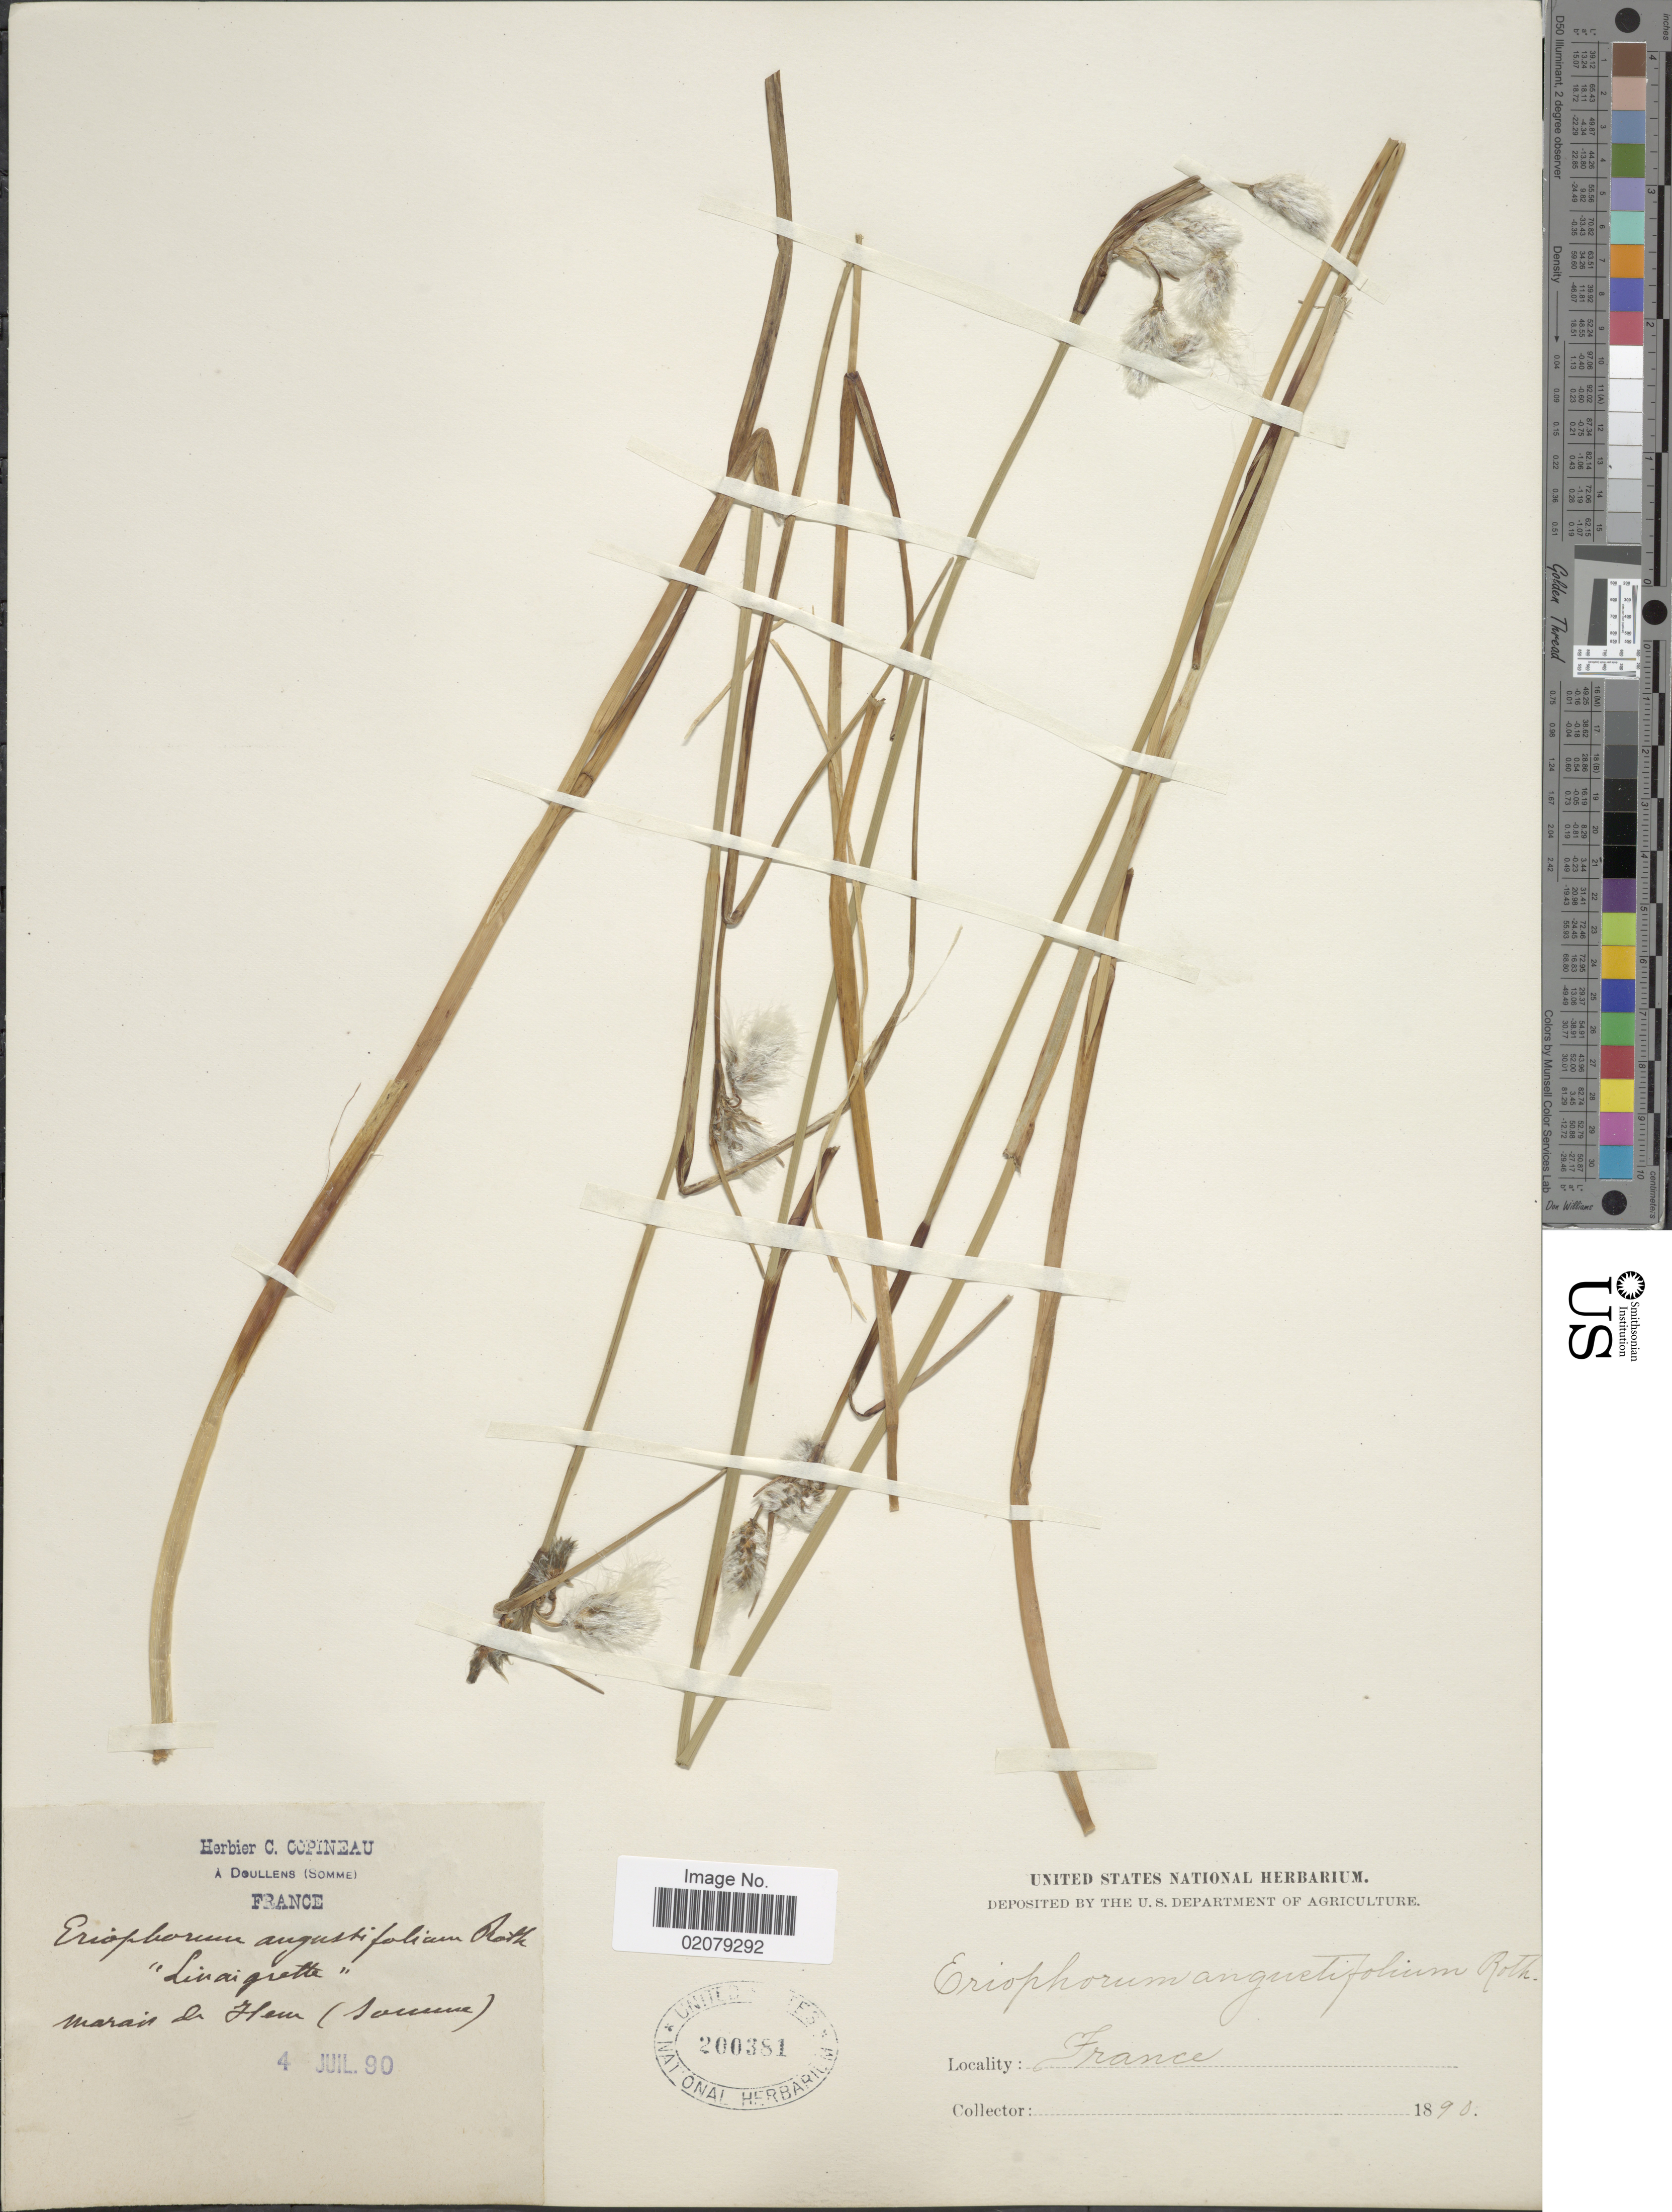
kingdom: Plantae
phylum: Tracheophyta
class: Liliopsida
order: Poales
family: Cyperaceae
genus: Eriophorum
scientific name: Eriophorum angustifolium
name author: Honck.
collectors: ex herb. C. Copineau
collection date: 1890-07-04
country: France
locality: Marais de Heur, (Sousse)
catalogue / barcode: US 200381